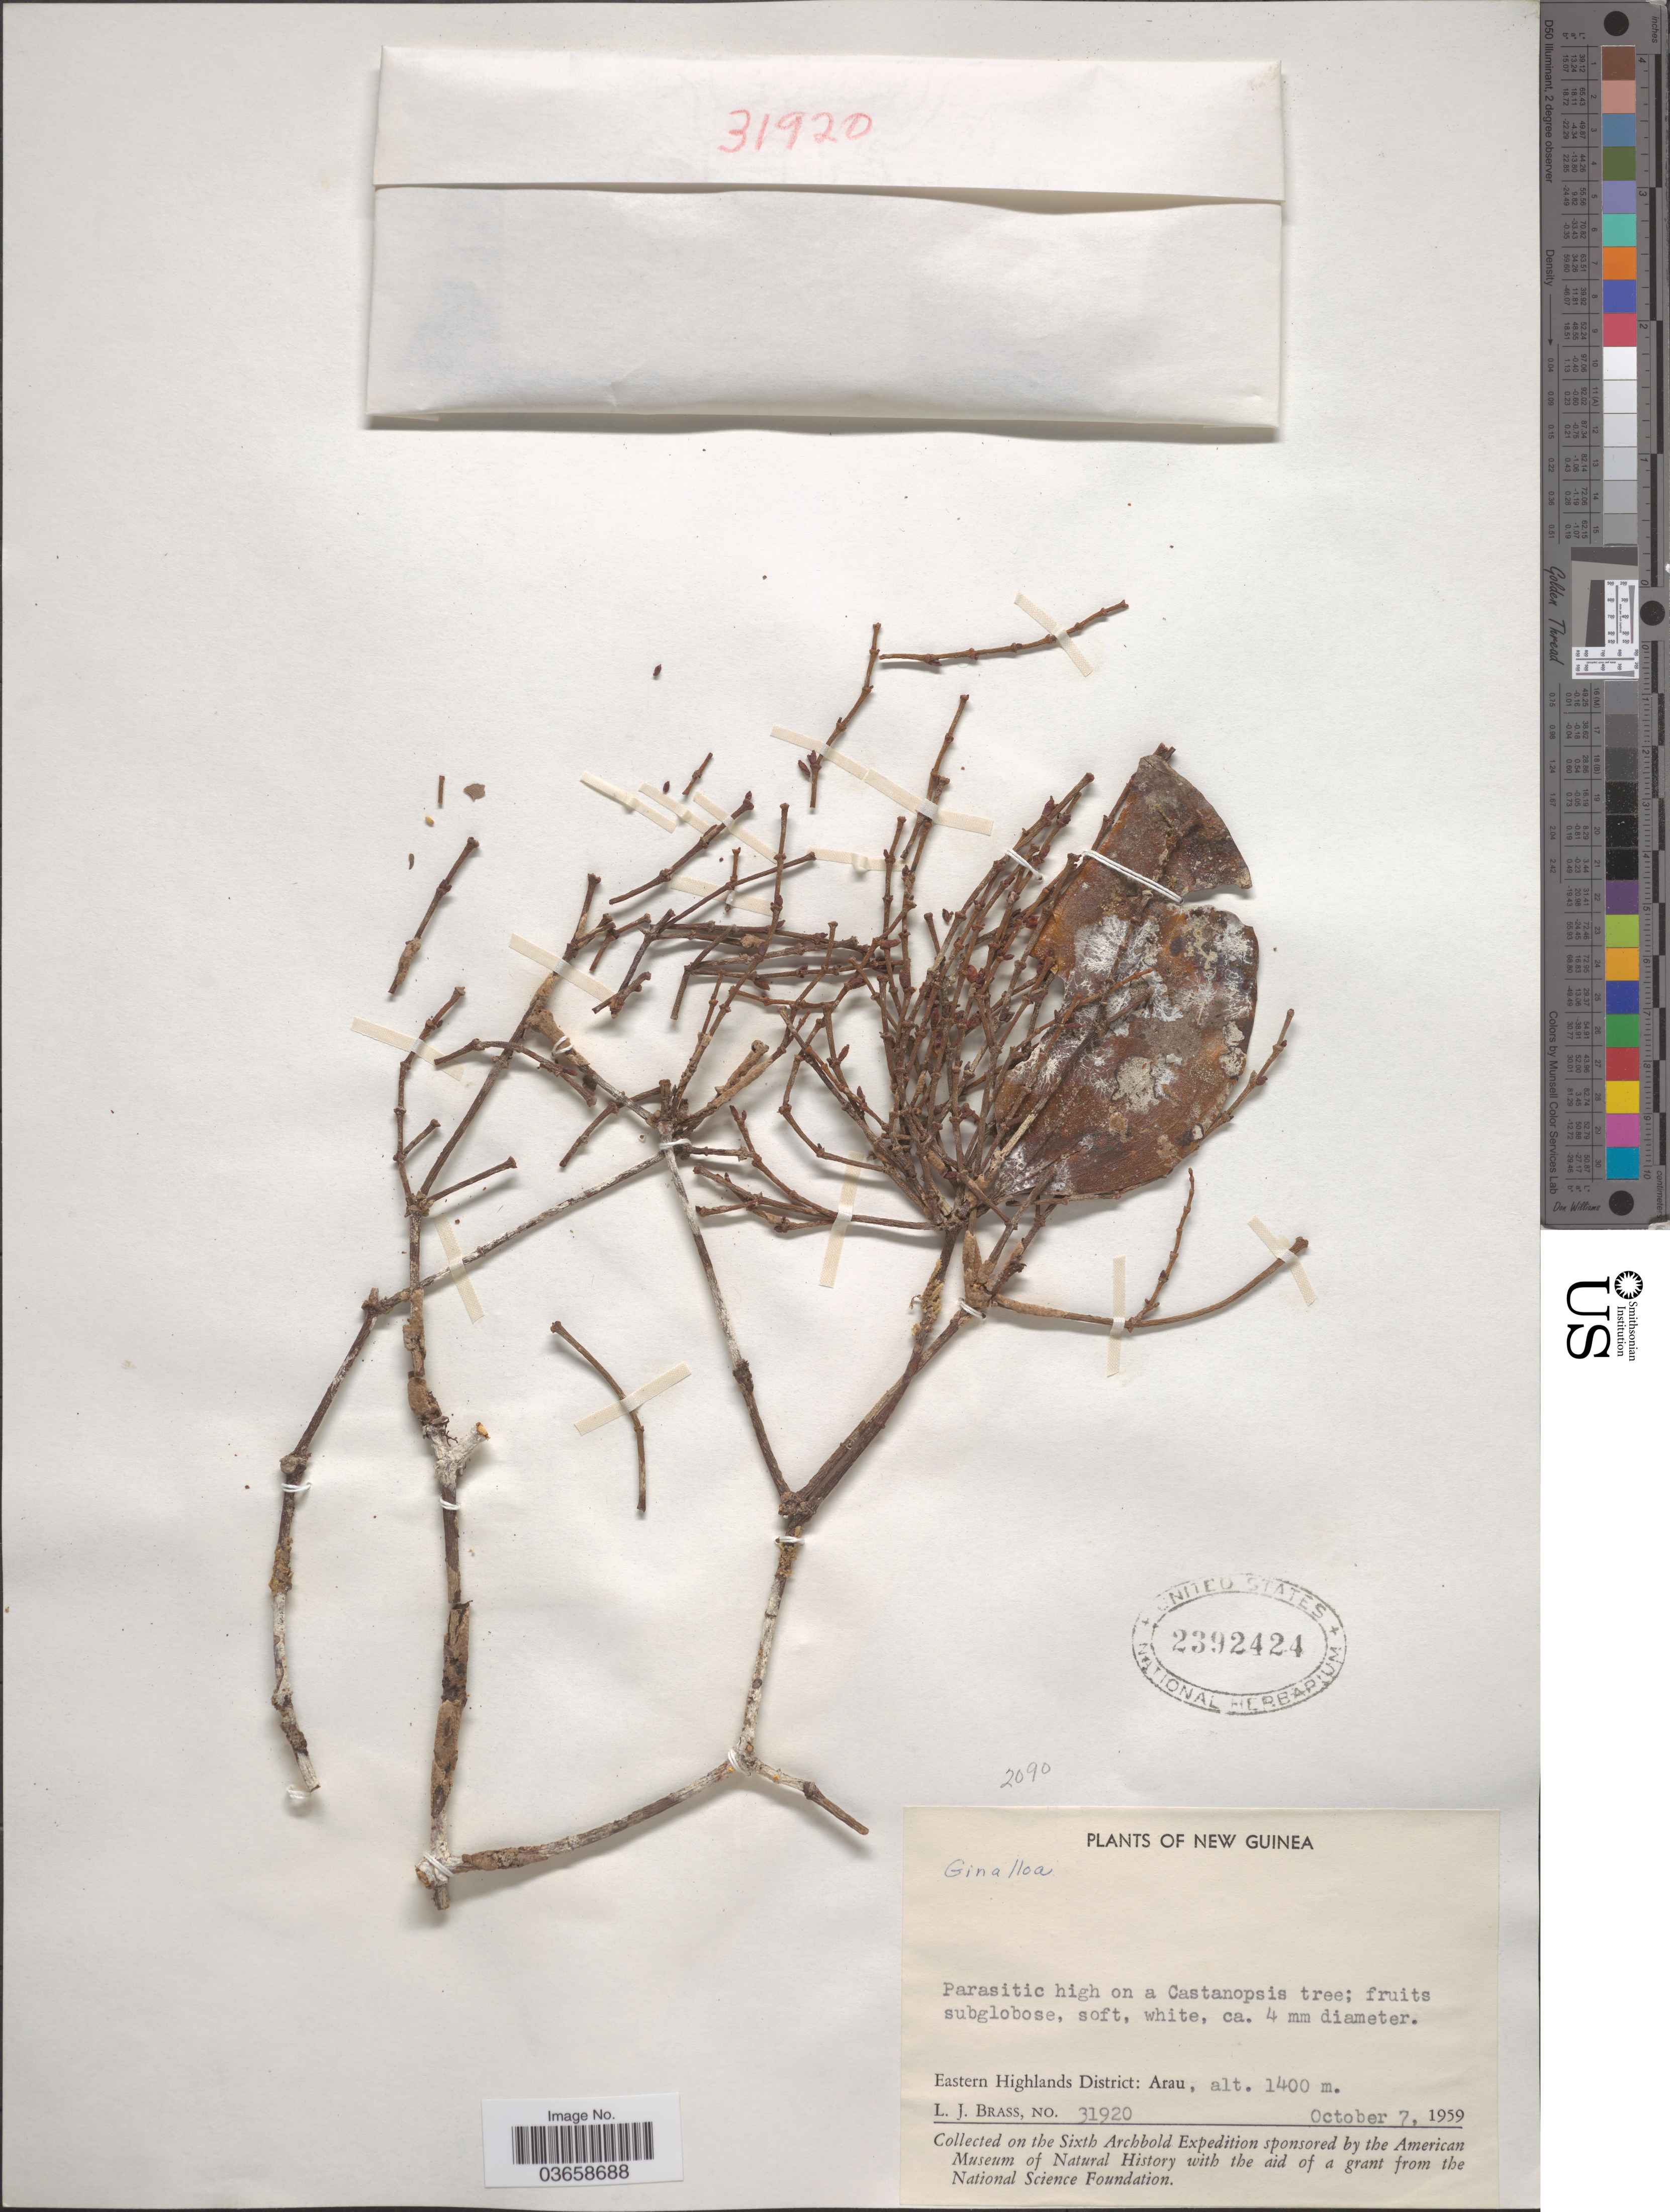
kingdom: Plantae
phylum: Tracheophyta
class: Magnoliopsida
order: Santalales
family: Viscaceae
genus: Ginalloa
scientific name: Ginalloa sp.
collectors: L. J. Brass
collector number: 31920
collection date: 1959-10-07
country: Papua New Guinea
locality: New Guinea. Eastern Highlands District: Arau.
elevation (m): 1400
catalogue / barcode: US 2392424